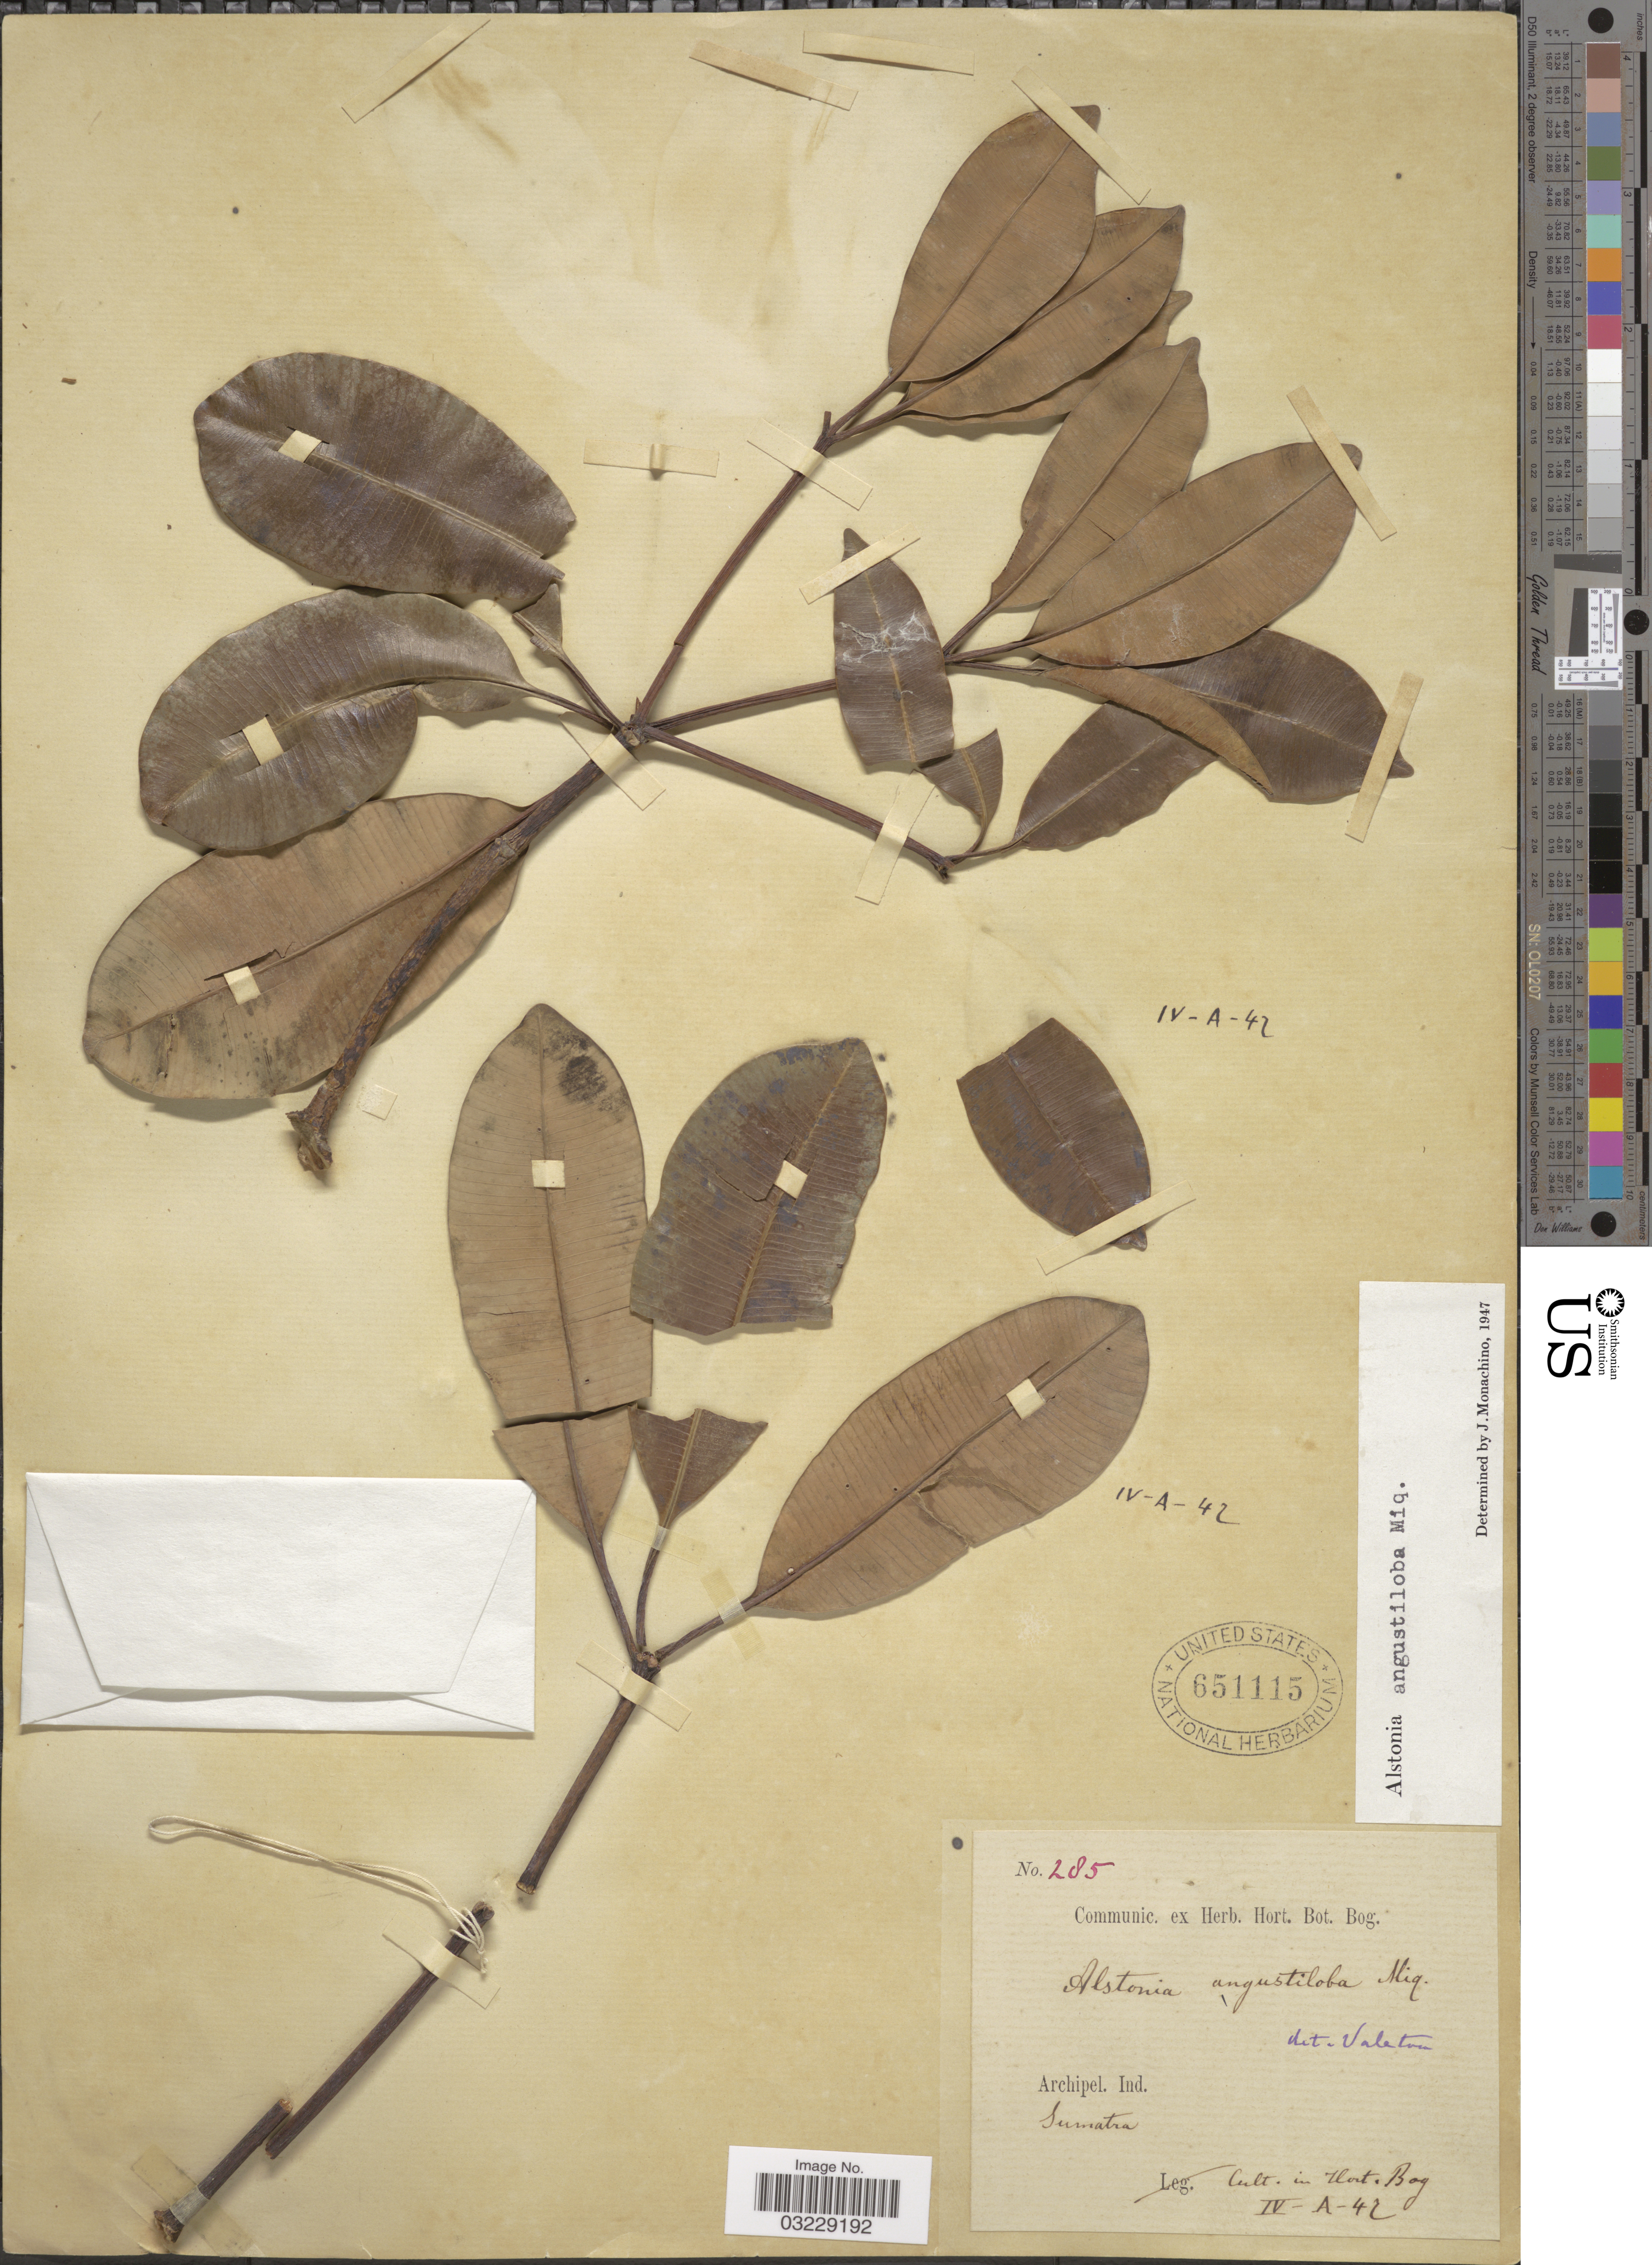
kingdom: Plantae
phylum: Tracheophyta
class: Magnoliopsida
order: Gentianales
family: Apocynaceae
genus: Alstonia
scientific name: Alstonia angustiloba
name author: Miq.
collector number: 285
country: Indonesia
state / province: Sumatra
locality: Archipel. Ind. Sumatra. Hort. Bog. IV-A-47 [interpreted].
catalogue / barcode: US 651115